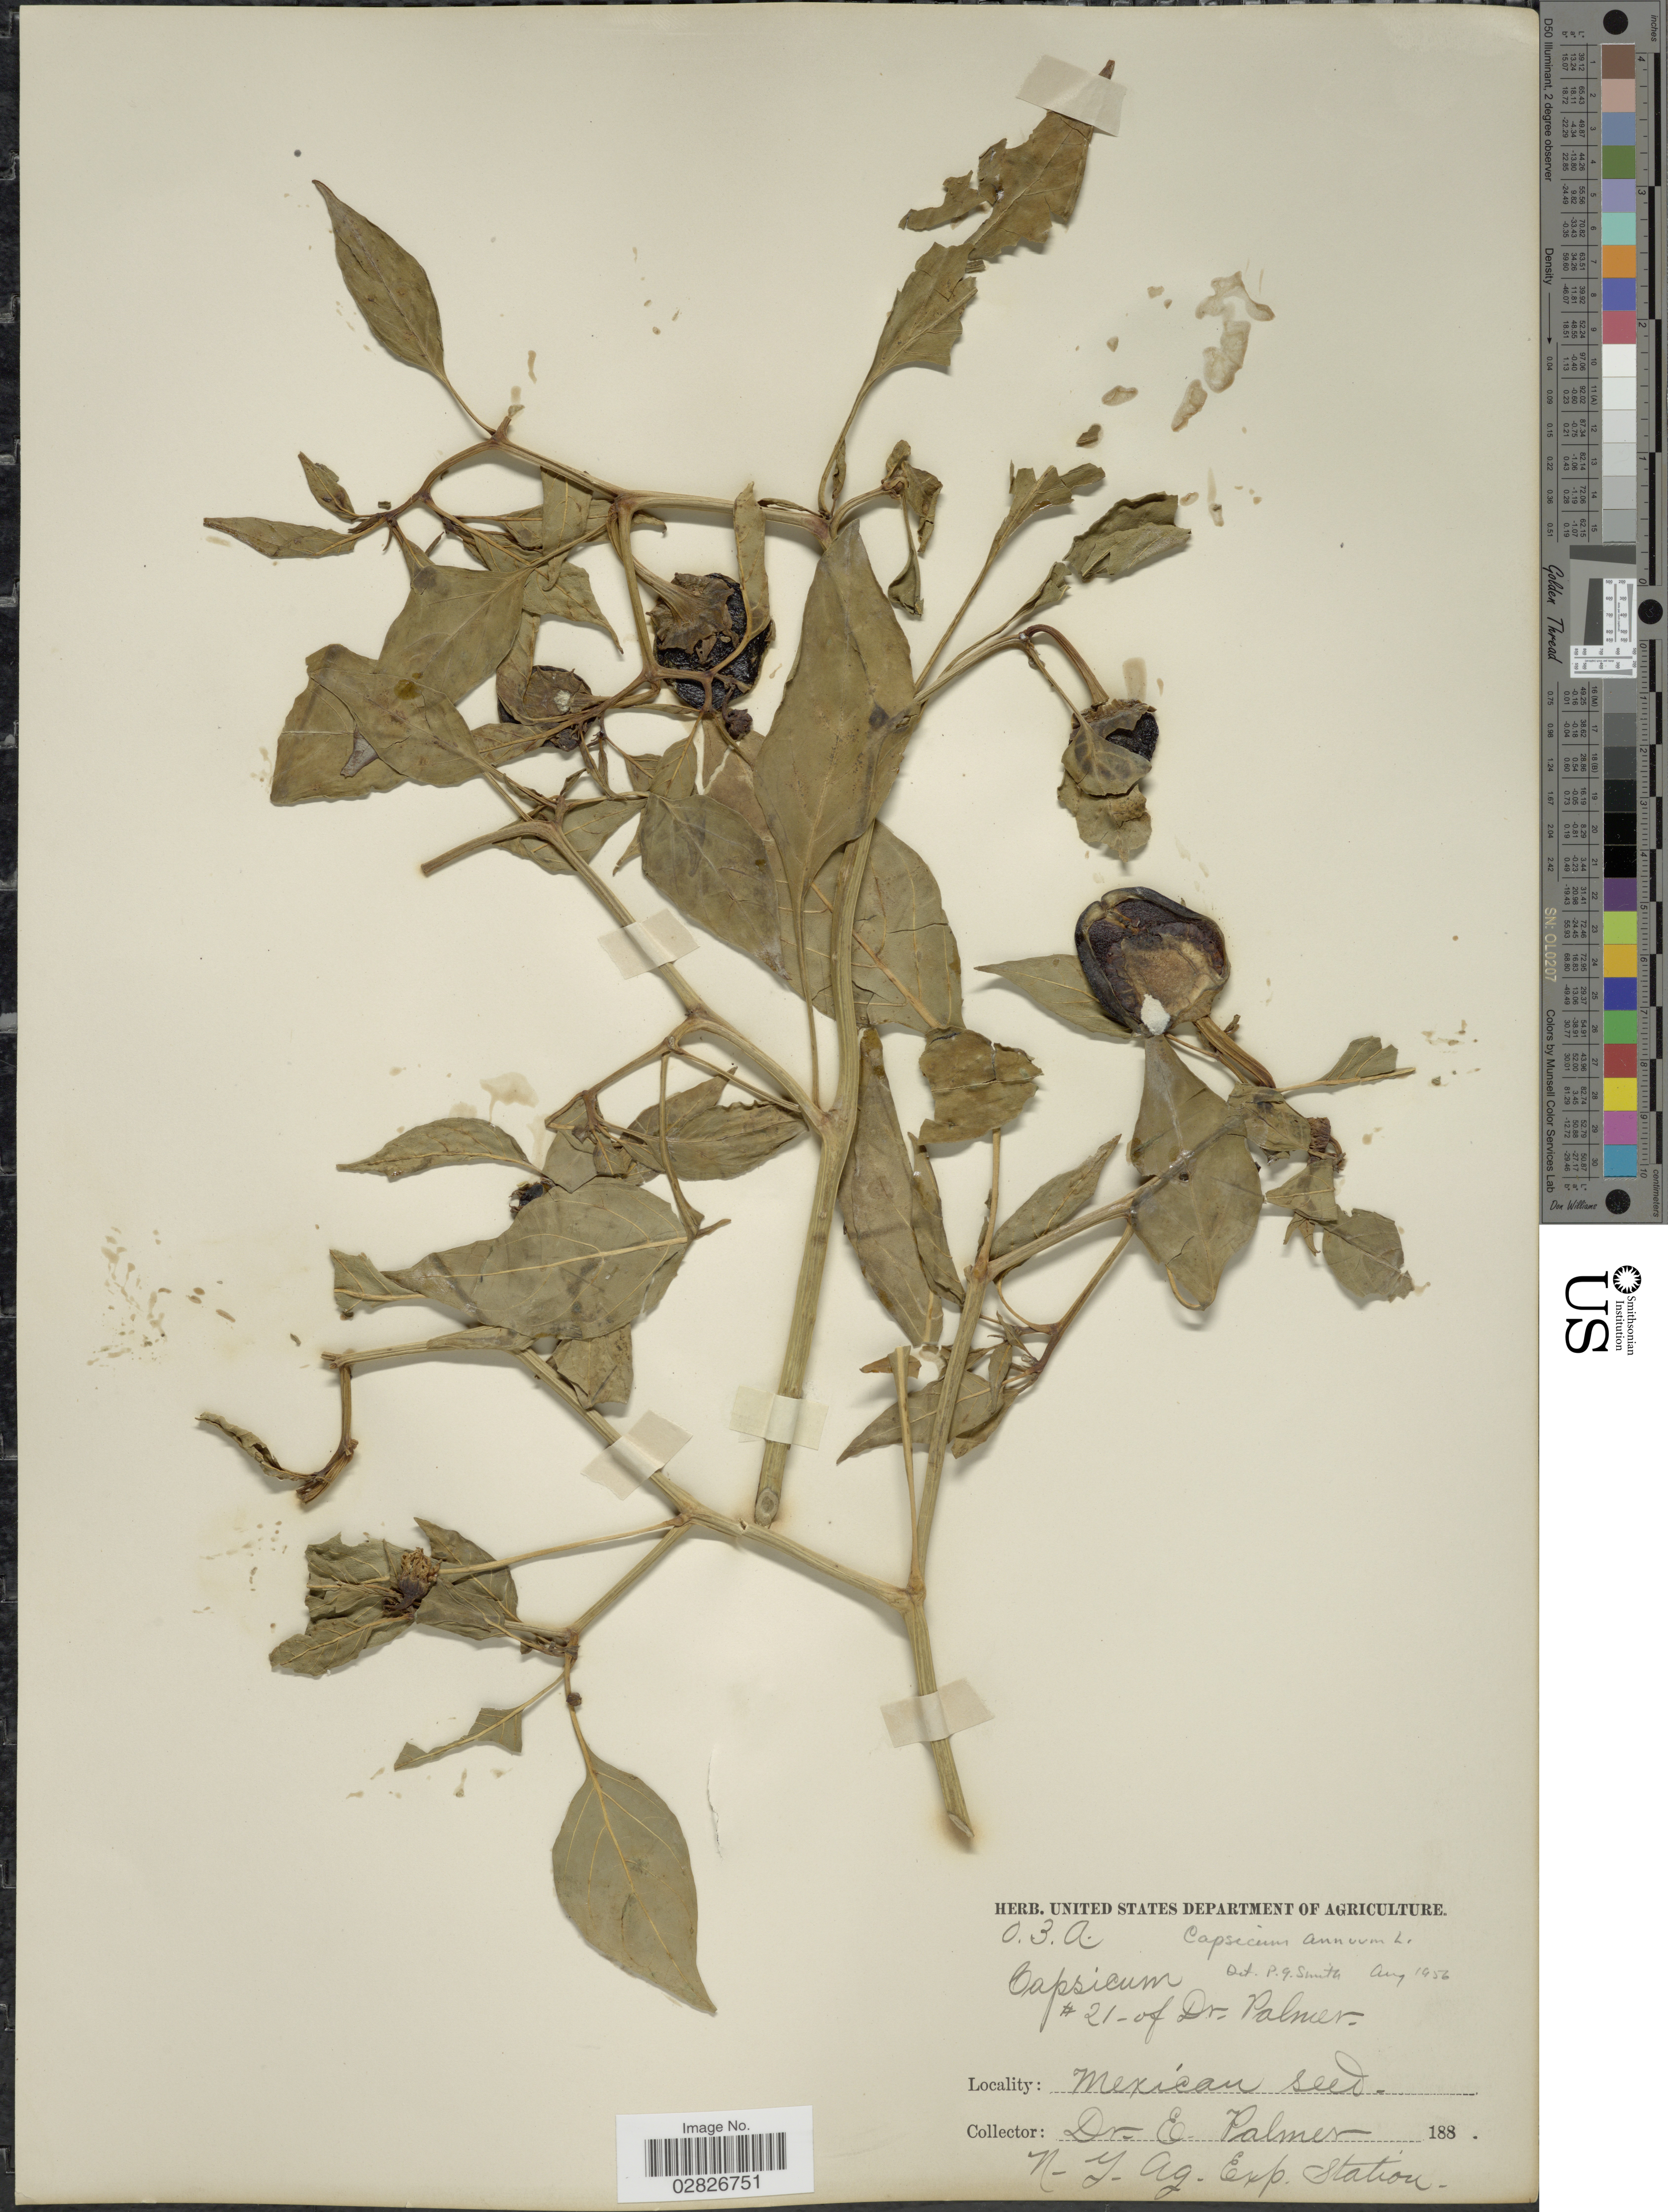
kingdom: Plantae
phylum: Tracheophyta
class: Magnoliopsida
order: Solanales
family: Solanaceae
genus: Capsicum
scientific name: Capsicum sp.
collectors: E. Palmer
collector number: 03A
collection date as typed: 188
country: United States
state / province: New York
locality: N.Y. Ag. Exp. Station.